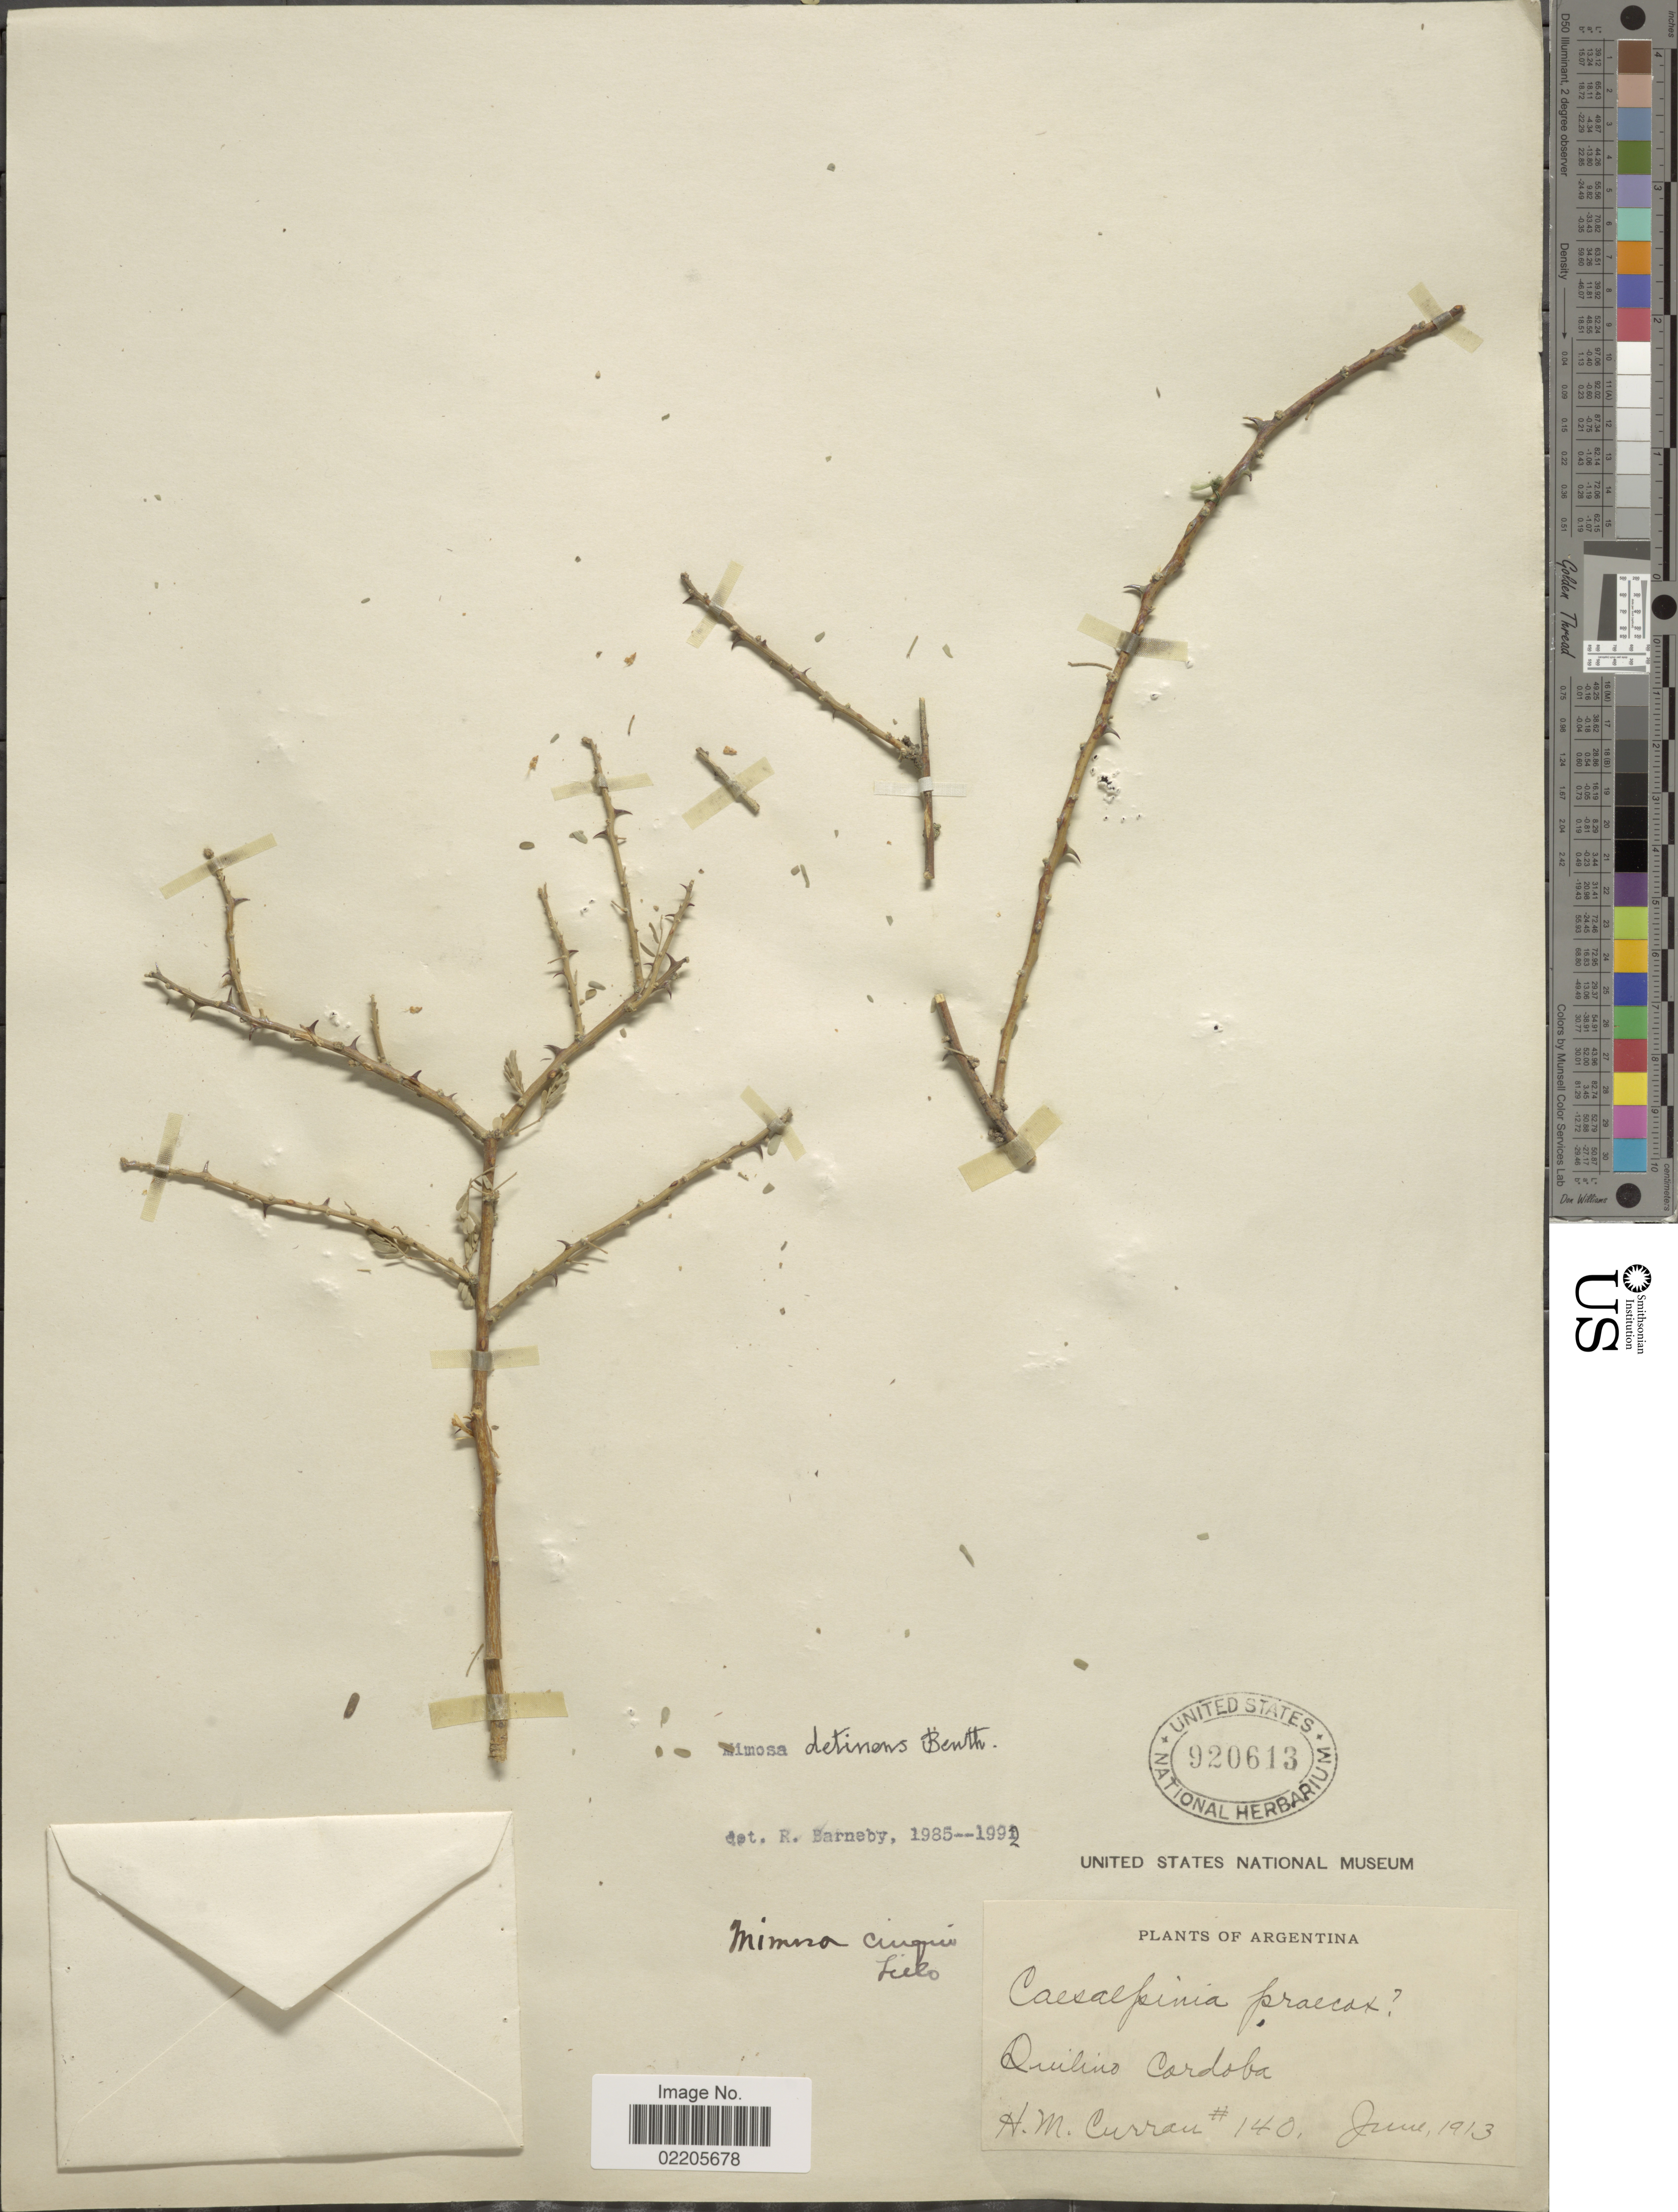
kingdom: Plantae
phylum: Tracheophyta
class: Magnoliopsida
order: Fabales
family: Fabaceae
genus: Mimosa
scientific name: Mimosa detinens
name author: Benth.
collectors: H. M. Curran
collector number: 140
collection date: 1913-06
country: Argentina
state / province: Cordoba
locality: Quilino Cordoba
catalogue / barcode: US 920613